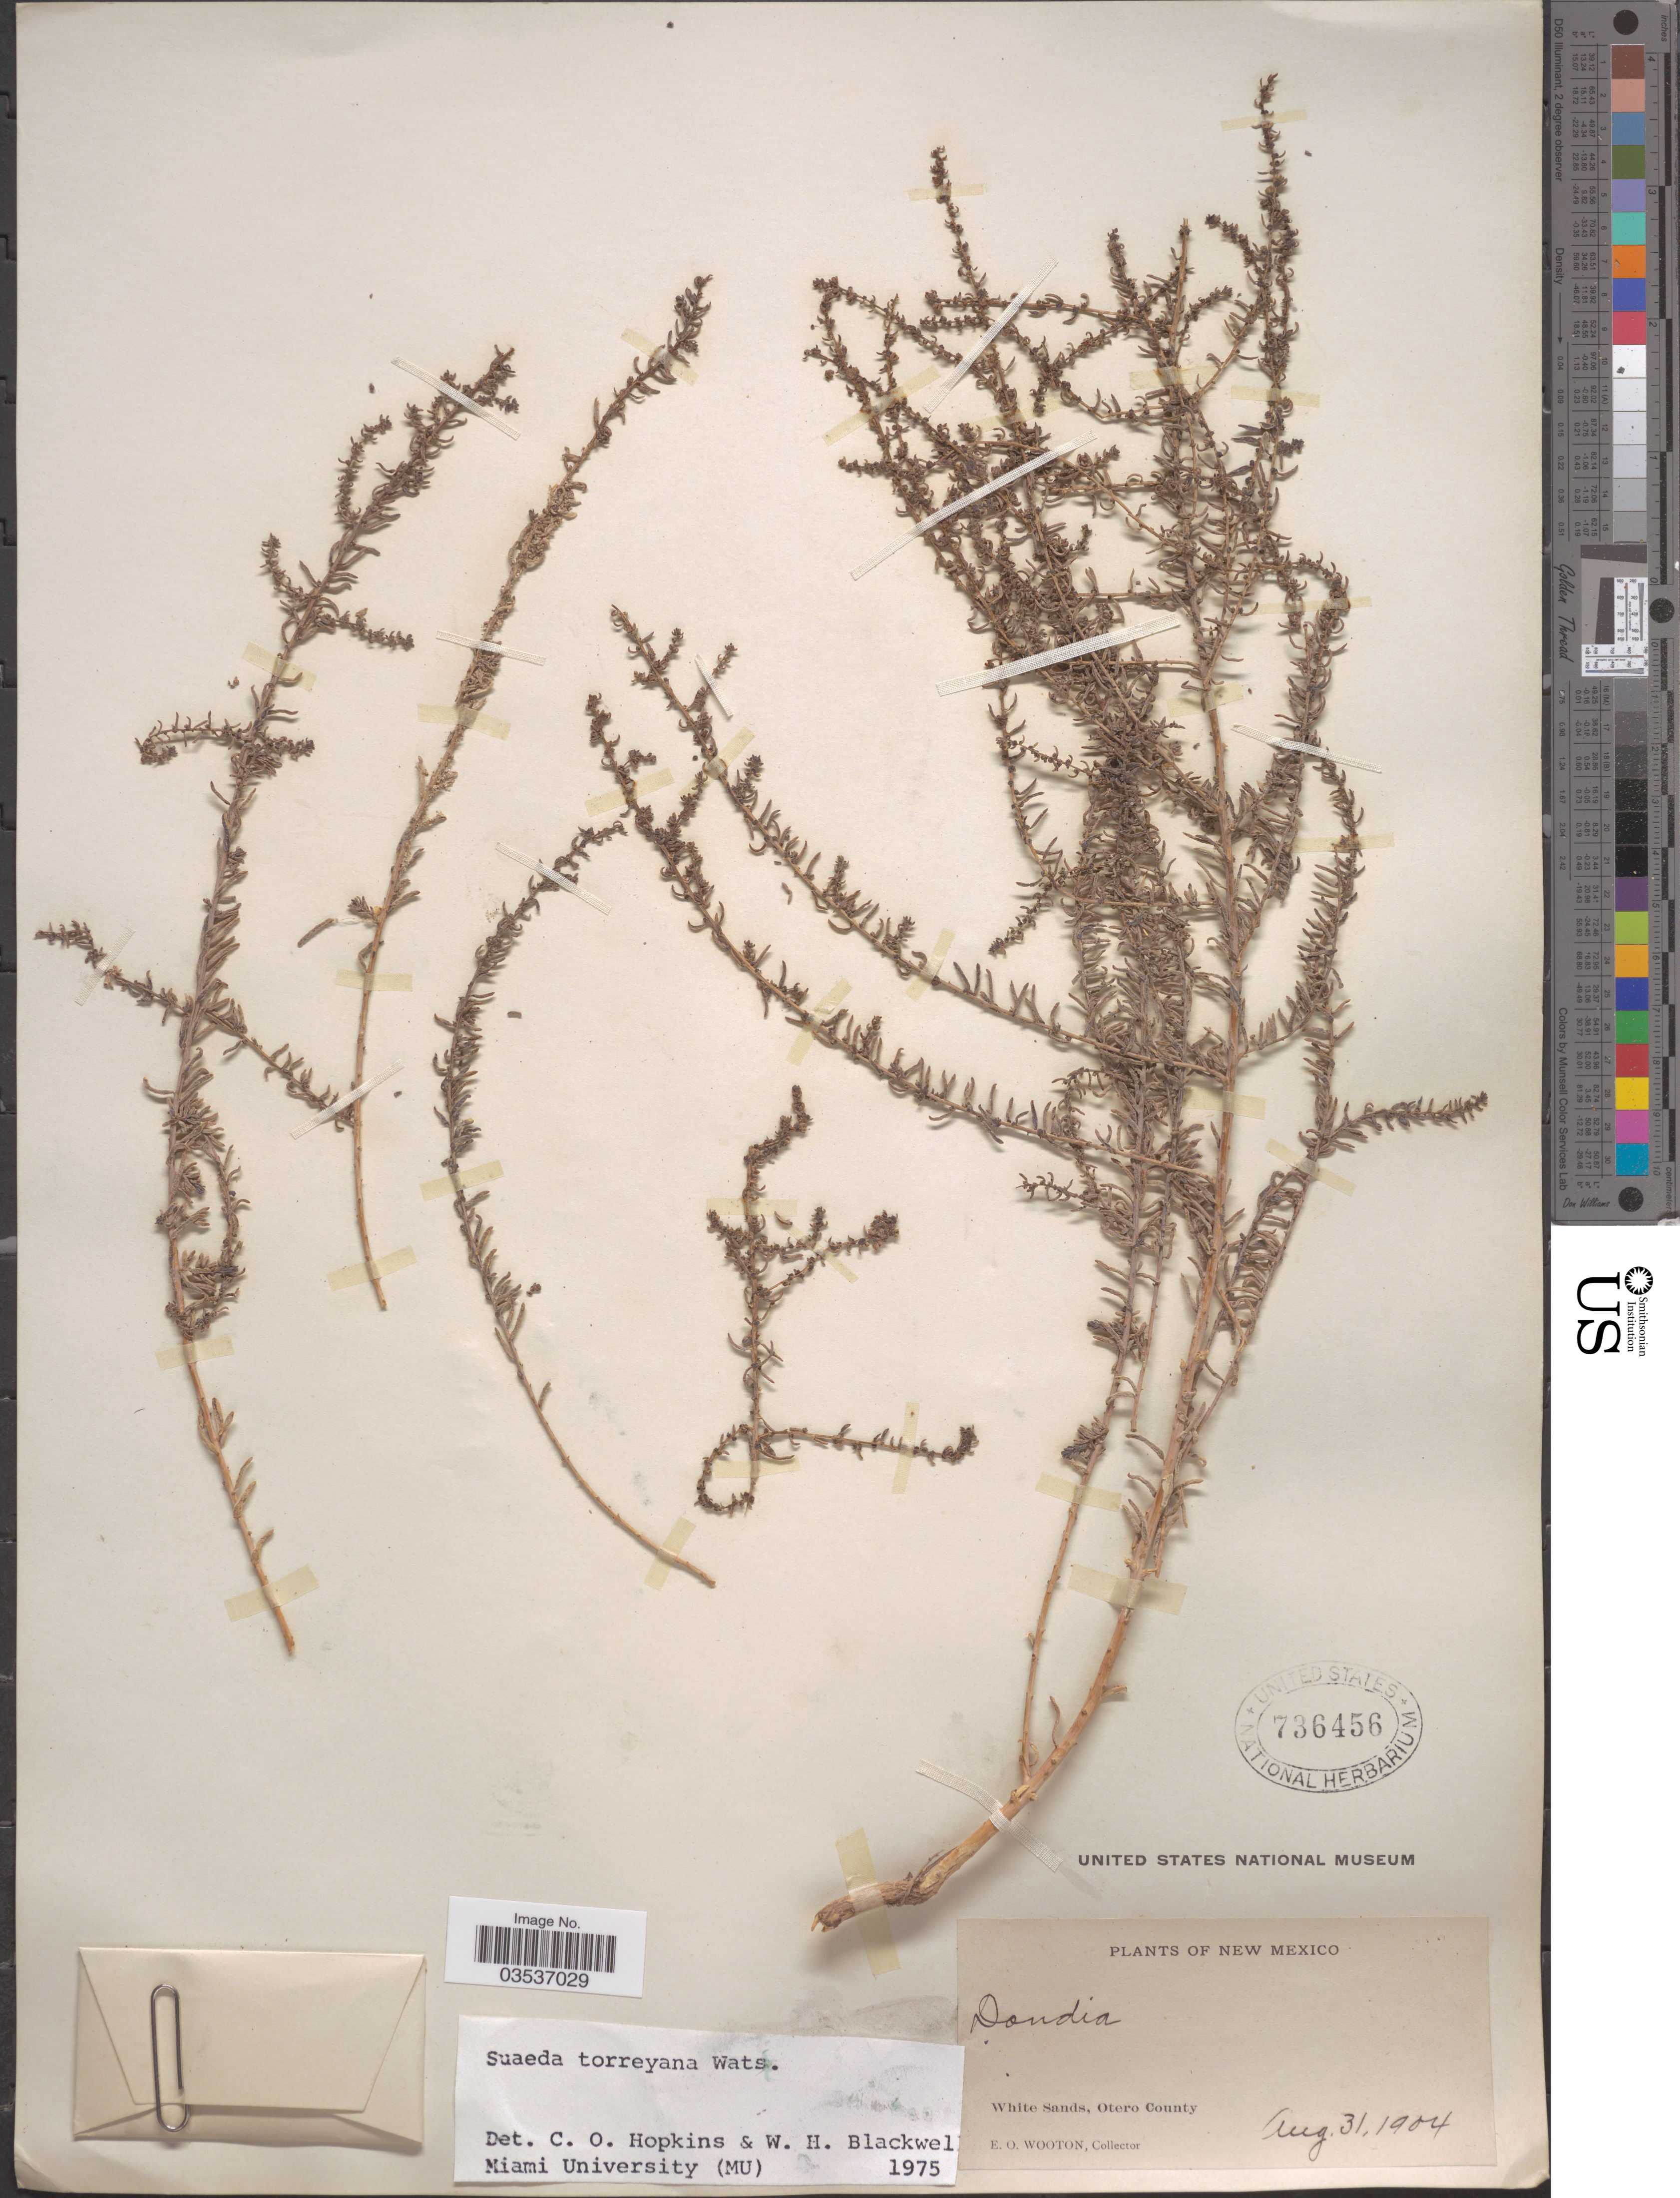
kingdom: Plantae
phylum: Tracheophyta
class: Magnoliopsida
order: Caryophyllales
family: Amaranthaceae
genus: Suaeda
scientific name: Suaeda torreyana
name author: S. Watson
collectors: E. O. Wooton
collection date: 1904-08-31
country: United States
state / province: New Mexico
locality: White Sands, Otero County.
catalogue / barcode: US 736456